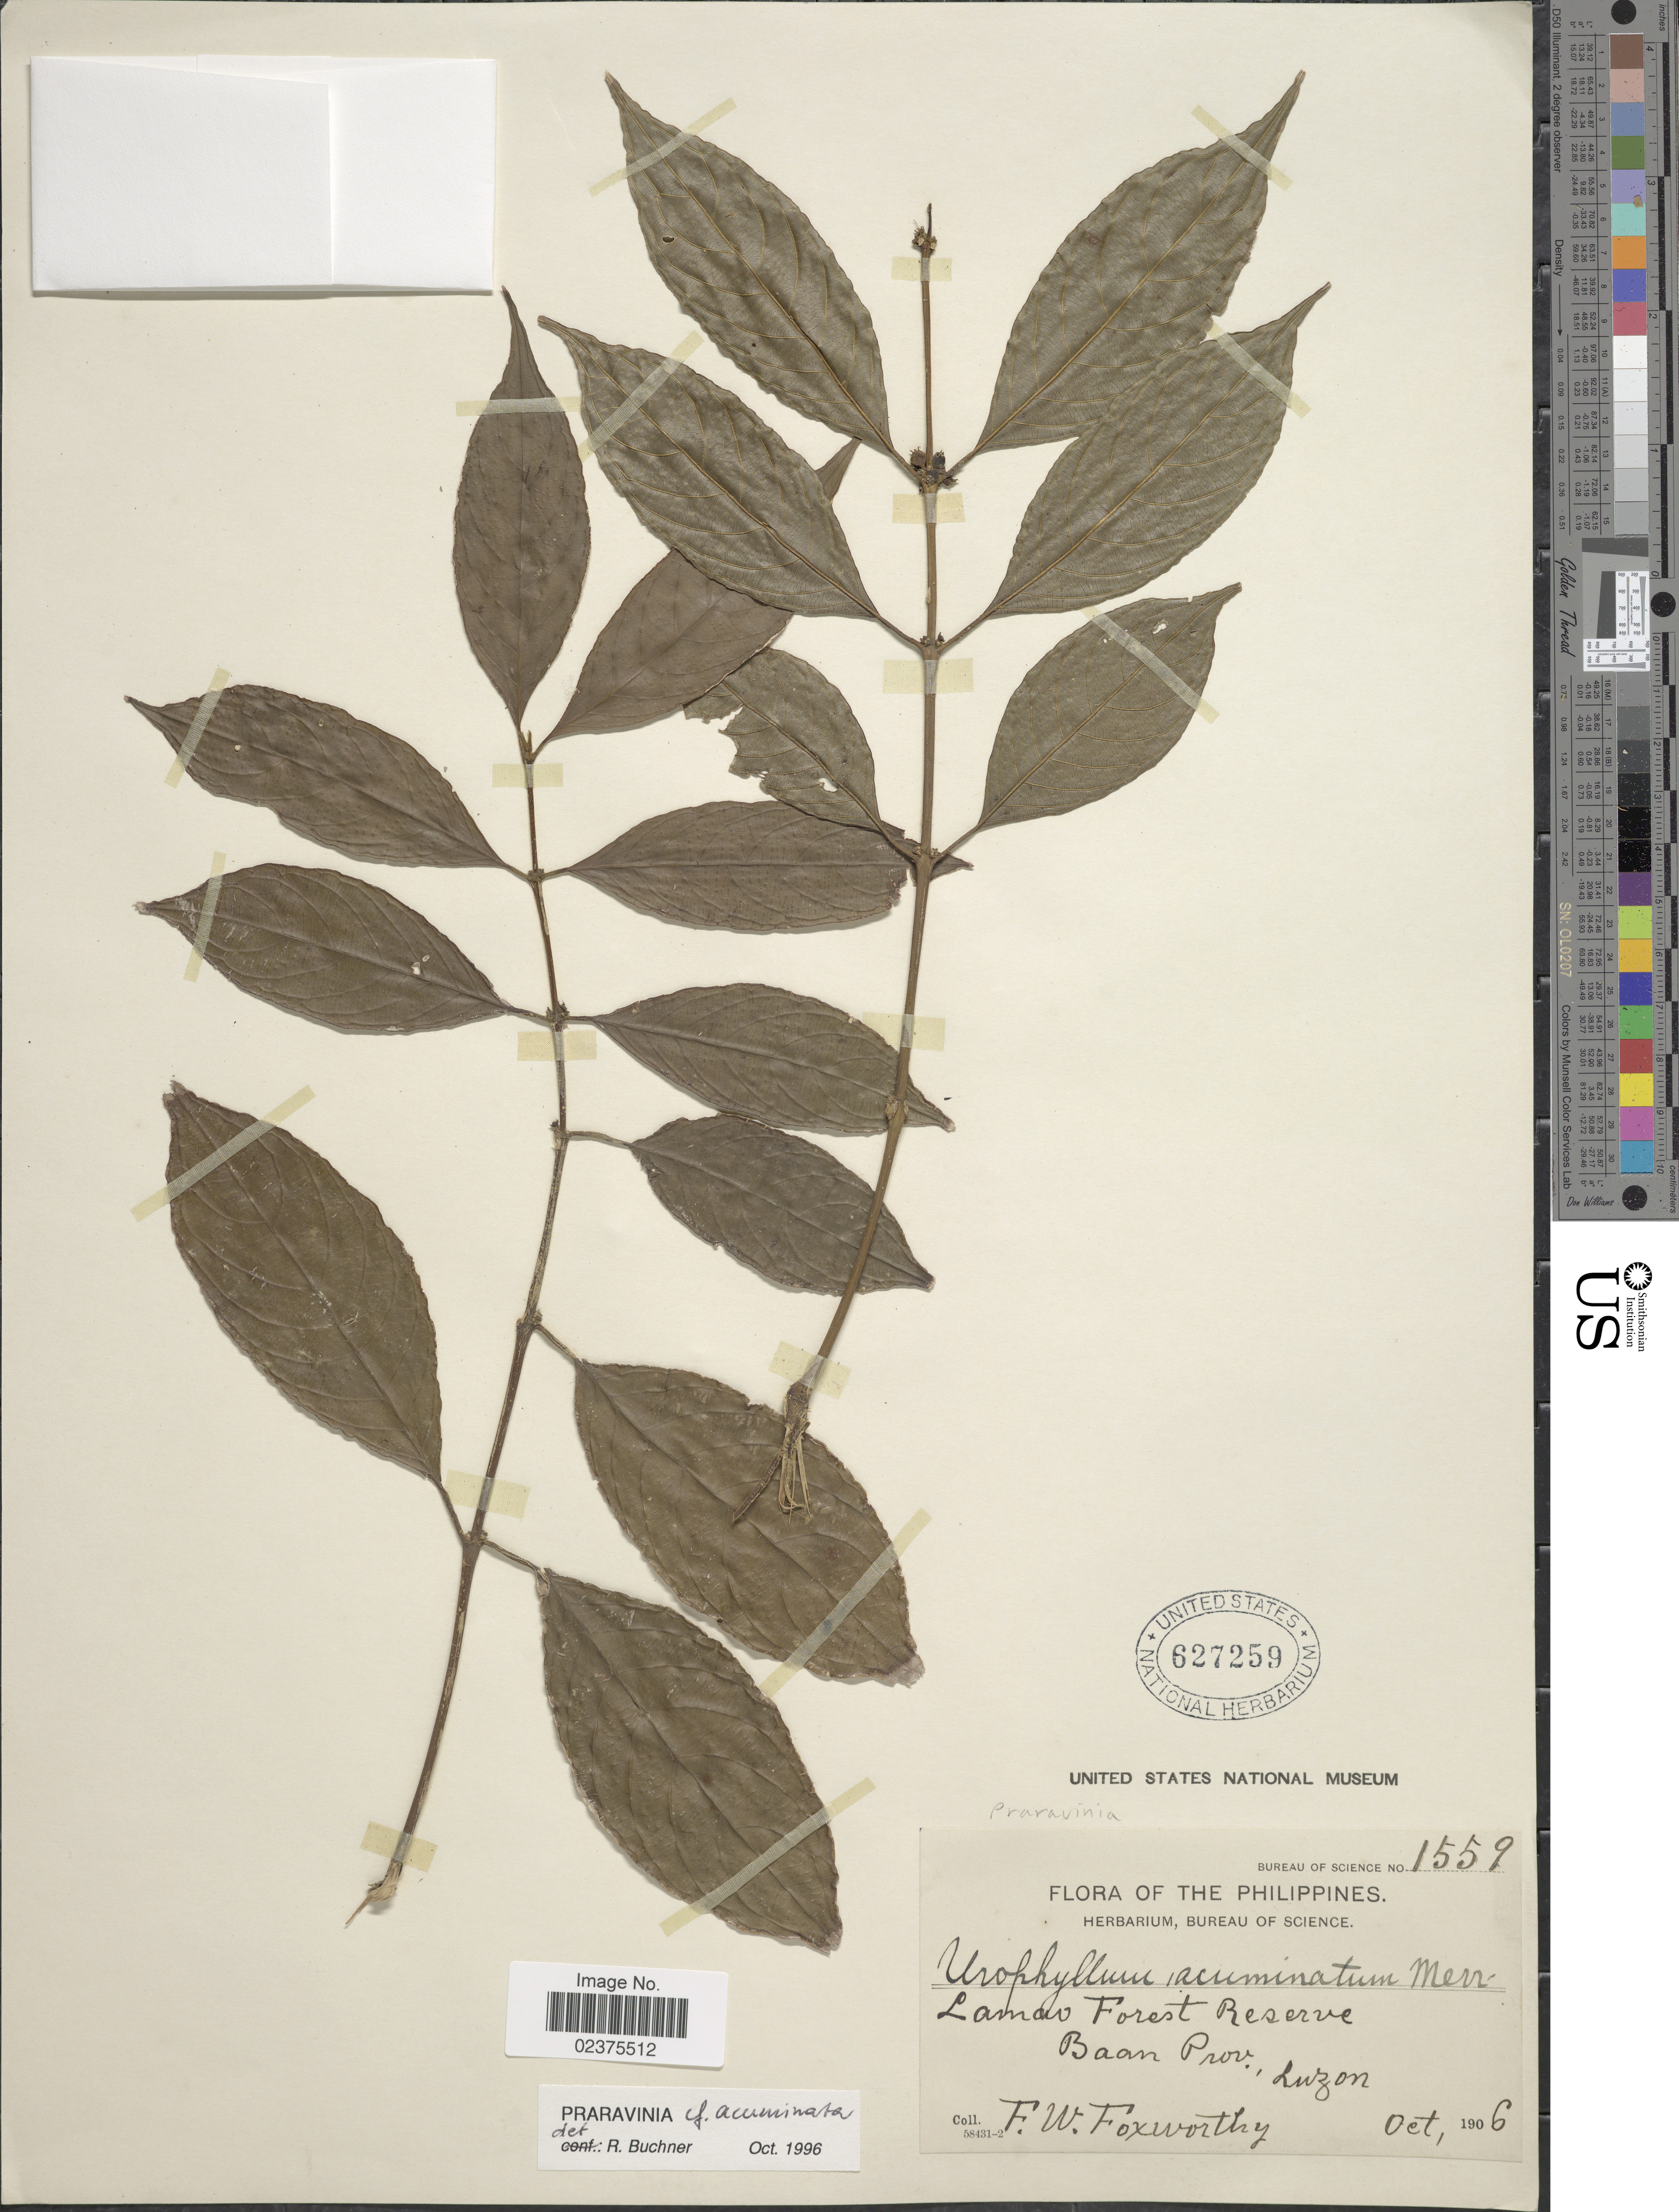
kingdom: Plantae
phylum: Tracheophyta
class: Magnoliopsida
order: Gentianales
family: Rubiaceae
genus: Praravinia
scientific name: Praravinia acuminata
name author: (Merr.) Bremek.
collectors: F. W. Foxworthy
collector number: Bureau of Science 1559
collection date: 1906-10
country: Philippines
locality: Lamao Forest Reserve, Baan Prov., Luzon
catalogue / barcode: US 627259